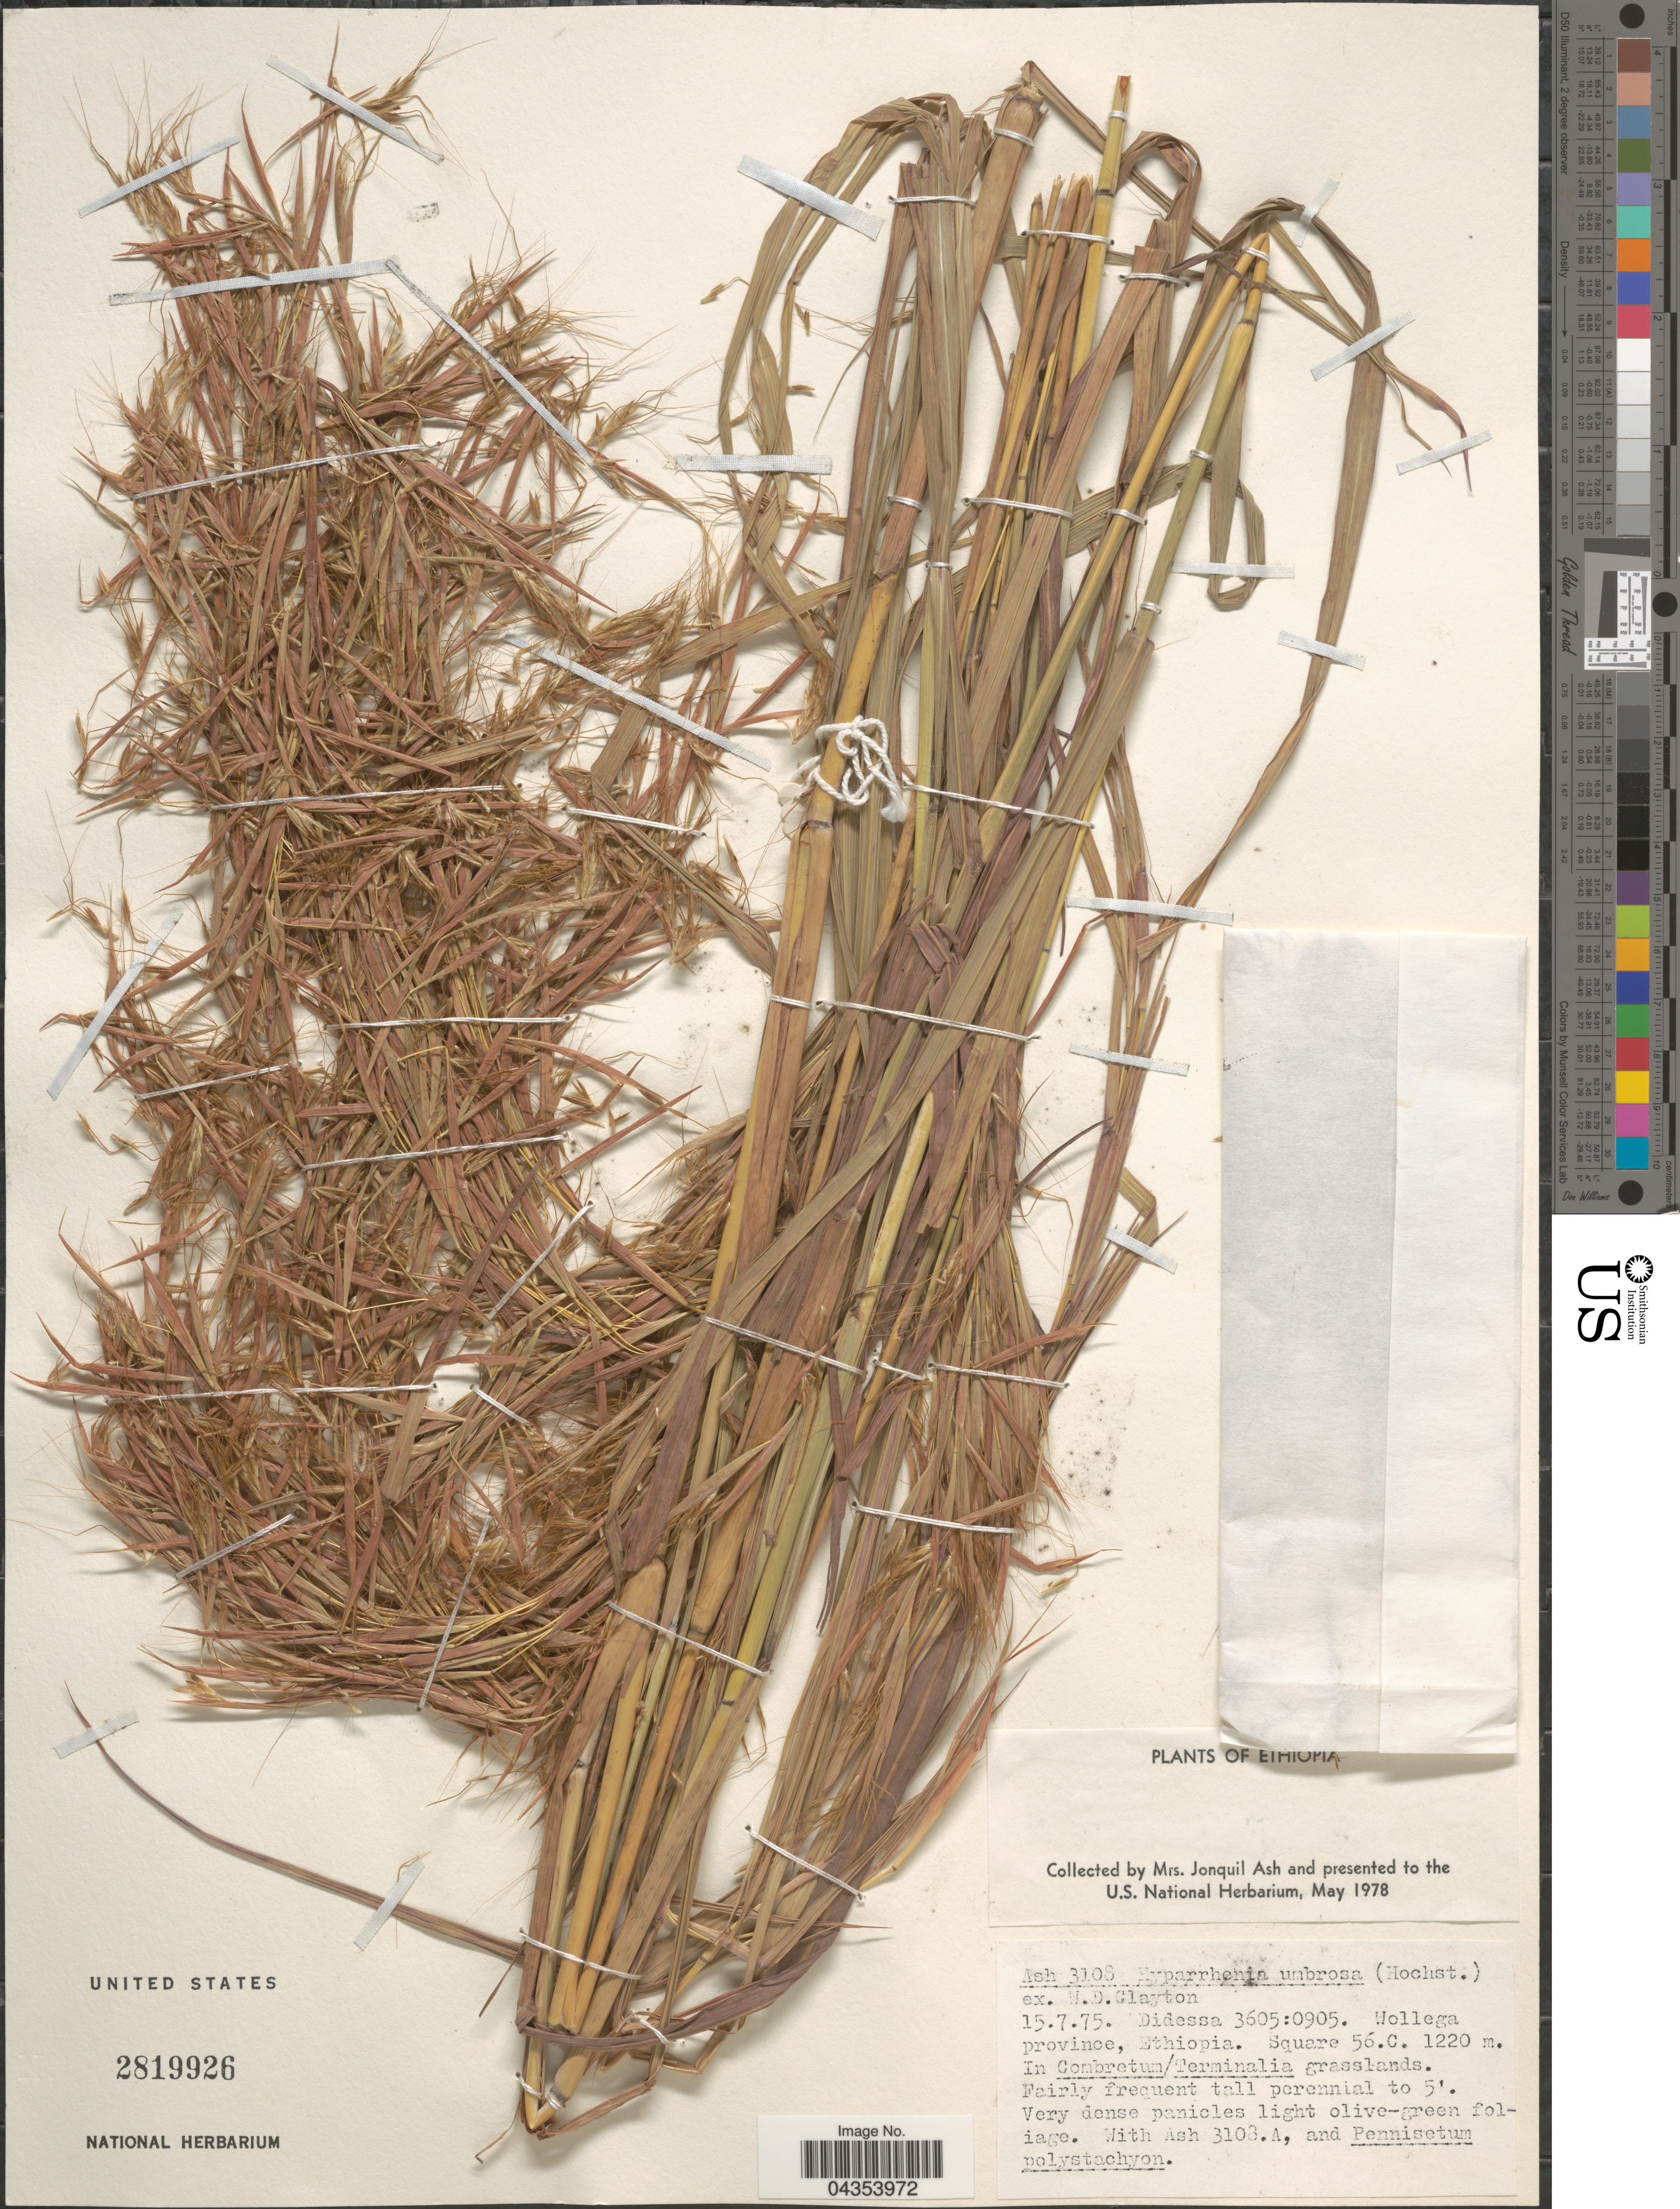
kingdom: Plantae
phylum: Tracheophyta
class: Liliopsida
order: Poales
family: Poaceae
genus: Hyparrhenia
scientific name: Hyparrhenia umbrosa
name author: (Hochst.) Andersson ex Clayton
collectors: J. Ash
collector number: Ash 3108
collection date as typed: Transcribed d/m/y: 15/7/75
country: Ethiopia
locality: Didessa 3605:0905. Wollega province.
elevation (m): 1220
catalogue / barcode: US 2819926